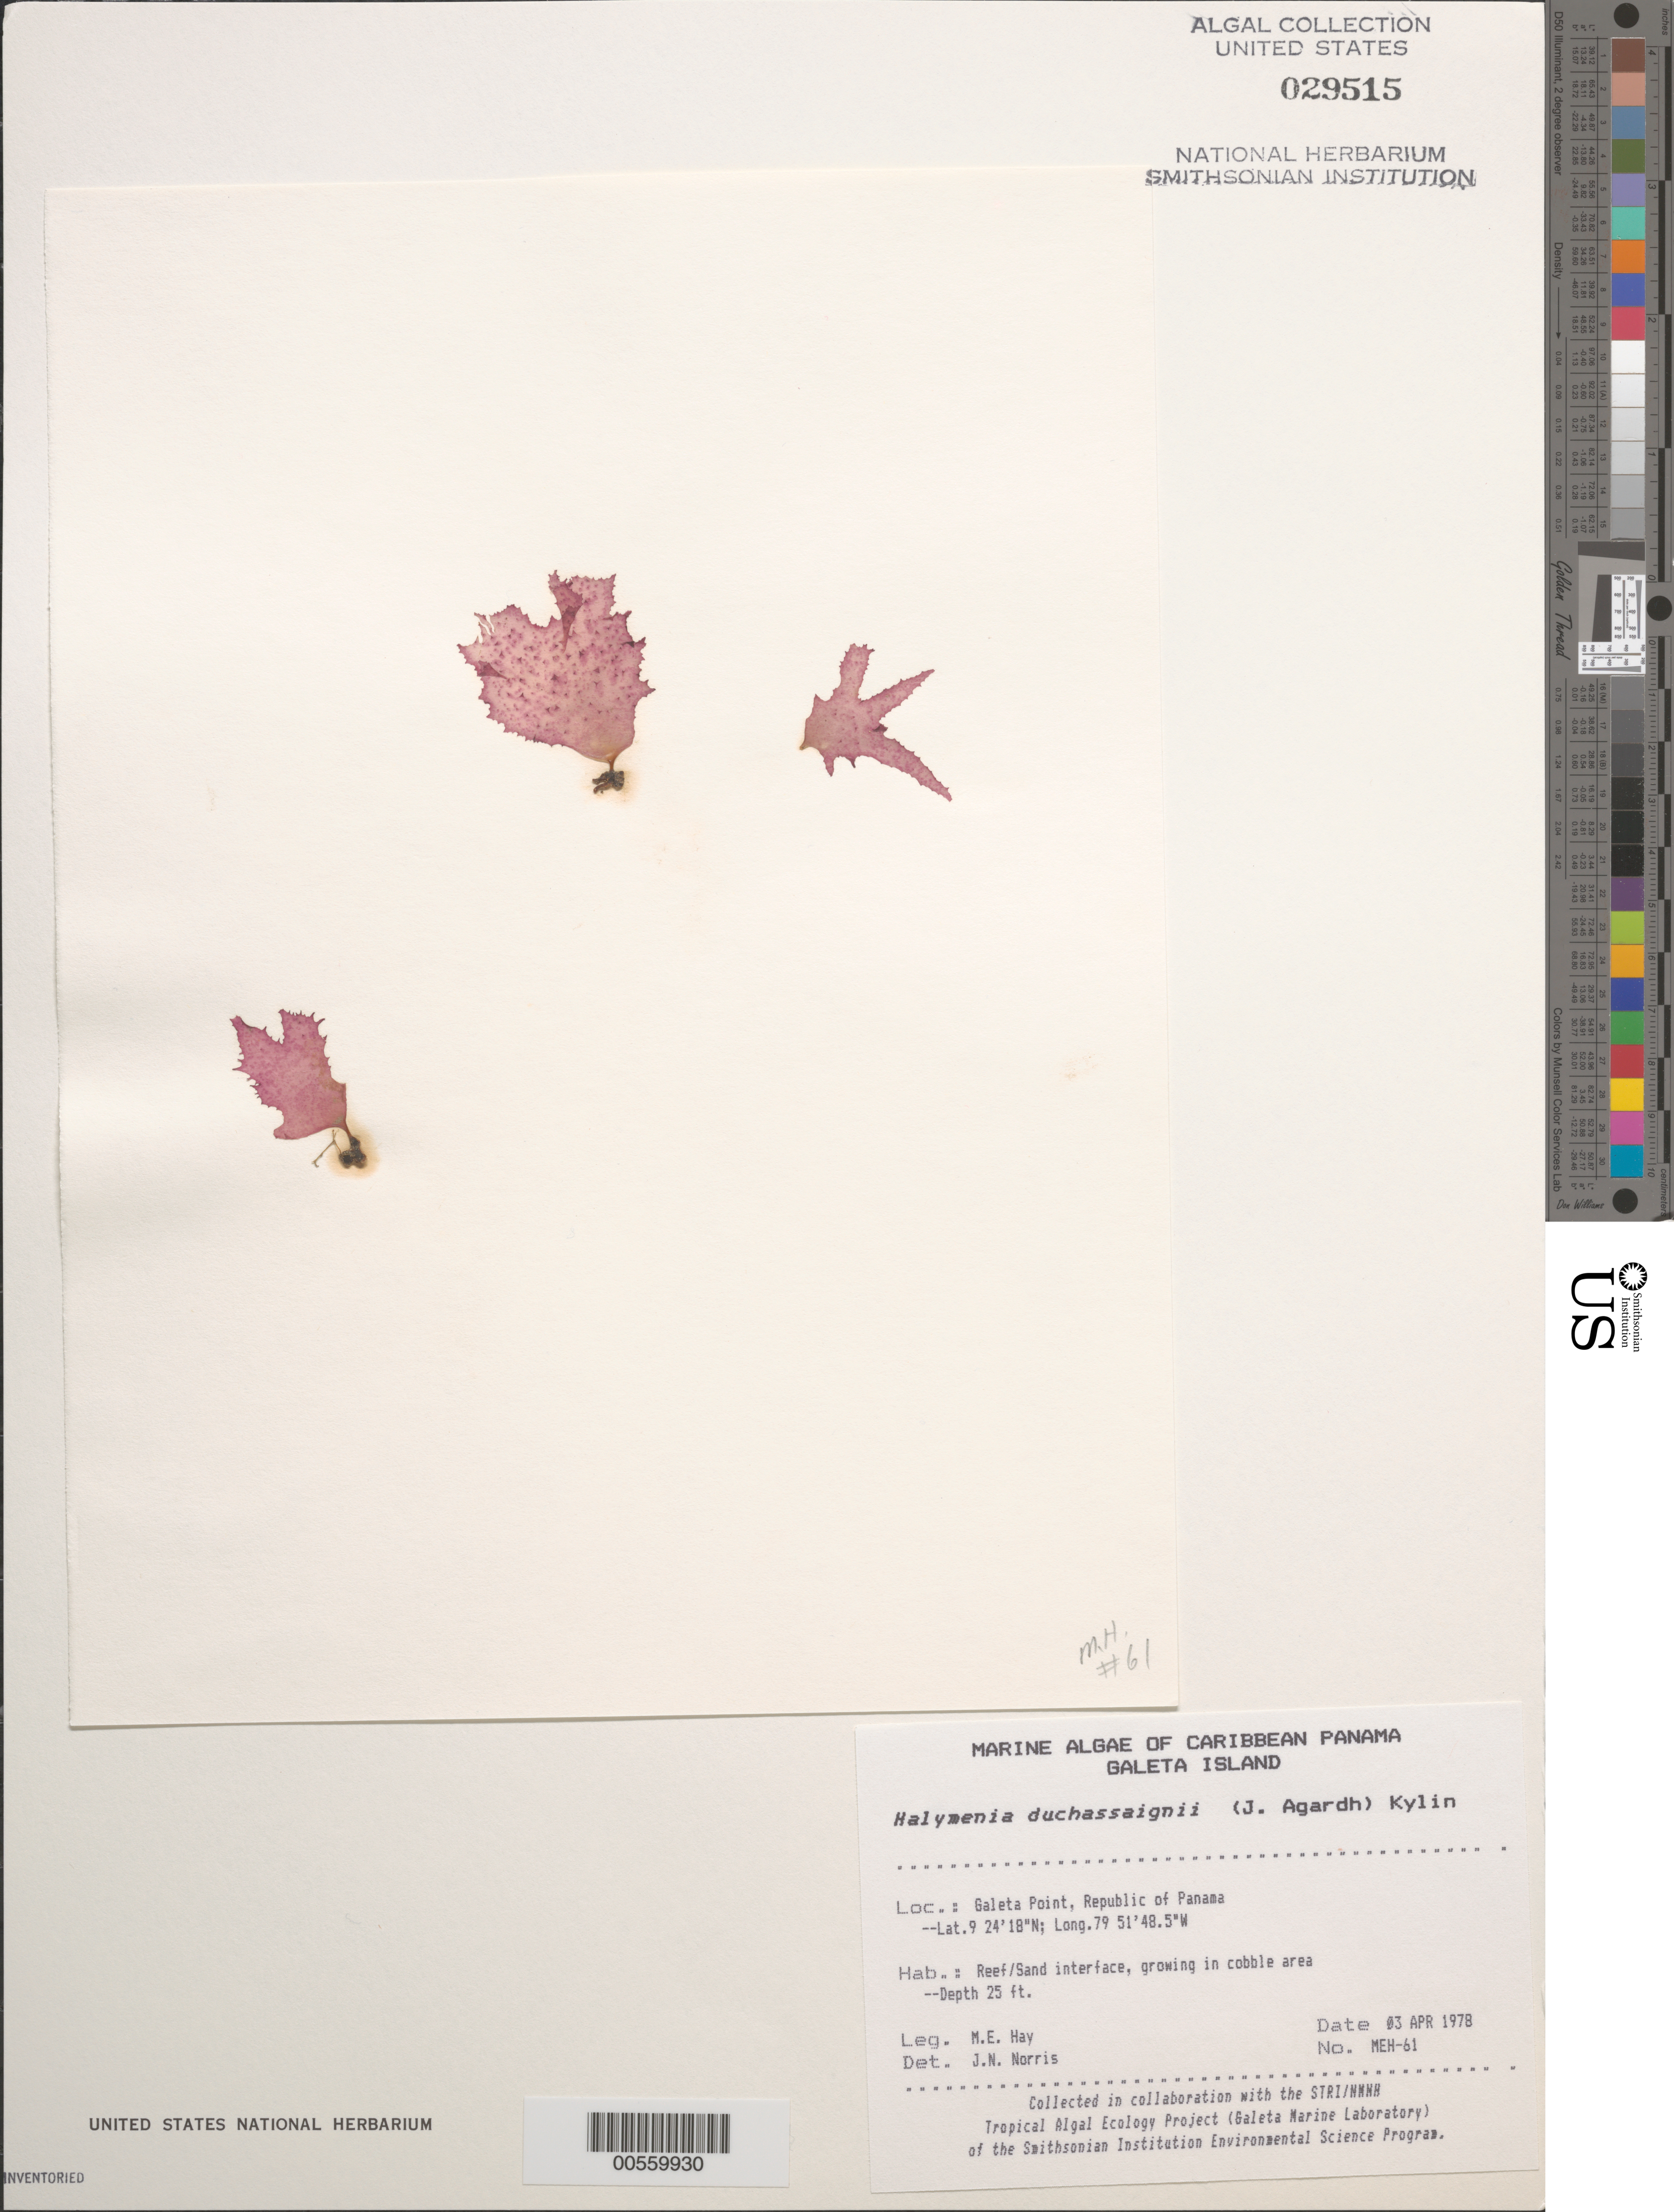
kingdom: Plantae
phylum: Rhodophyta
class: Florideophyceae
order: Halymeniales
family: Halymeniaceae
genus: Halymenia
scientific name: Halymenia duchassaignii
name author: (J. Agardh) Kylin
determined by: Norris, James N.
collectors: M. E. Hay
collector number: MEH-61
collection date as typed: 03 Apr 1978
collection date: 1978-04-03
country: Panama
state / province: Colón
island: Galeta Island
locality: Galeta Point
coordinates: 9 24' 18" N, 79 51' 48.5" W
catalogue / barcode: US 29515